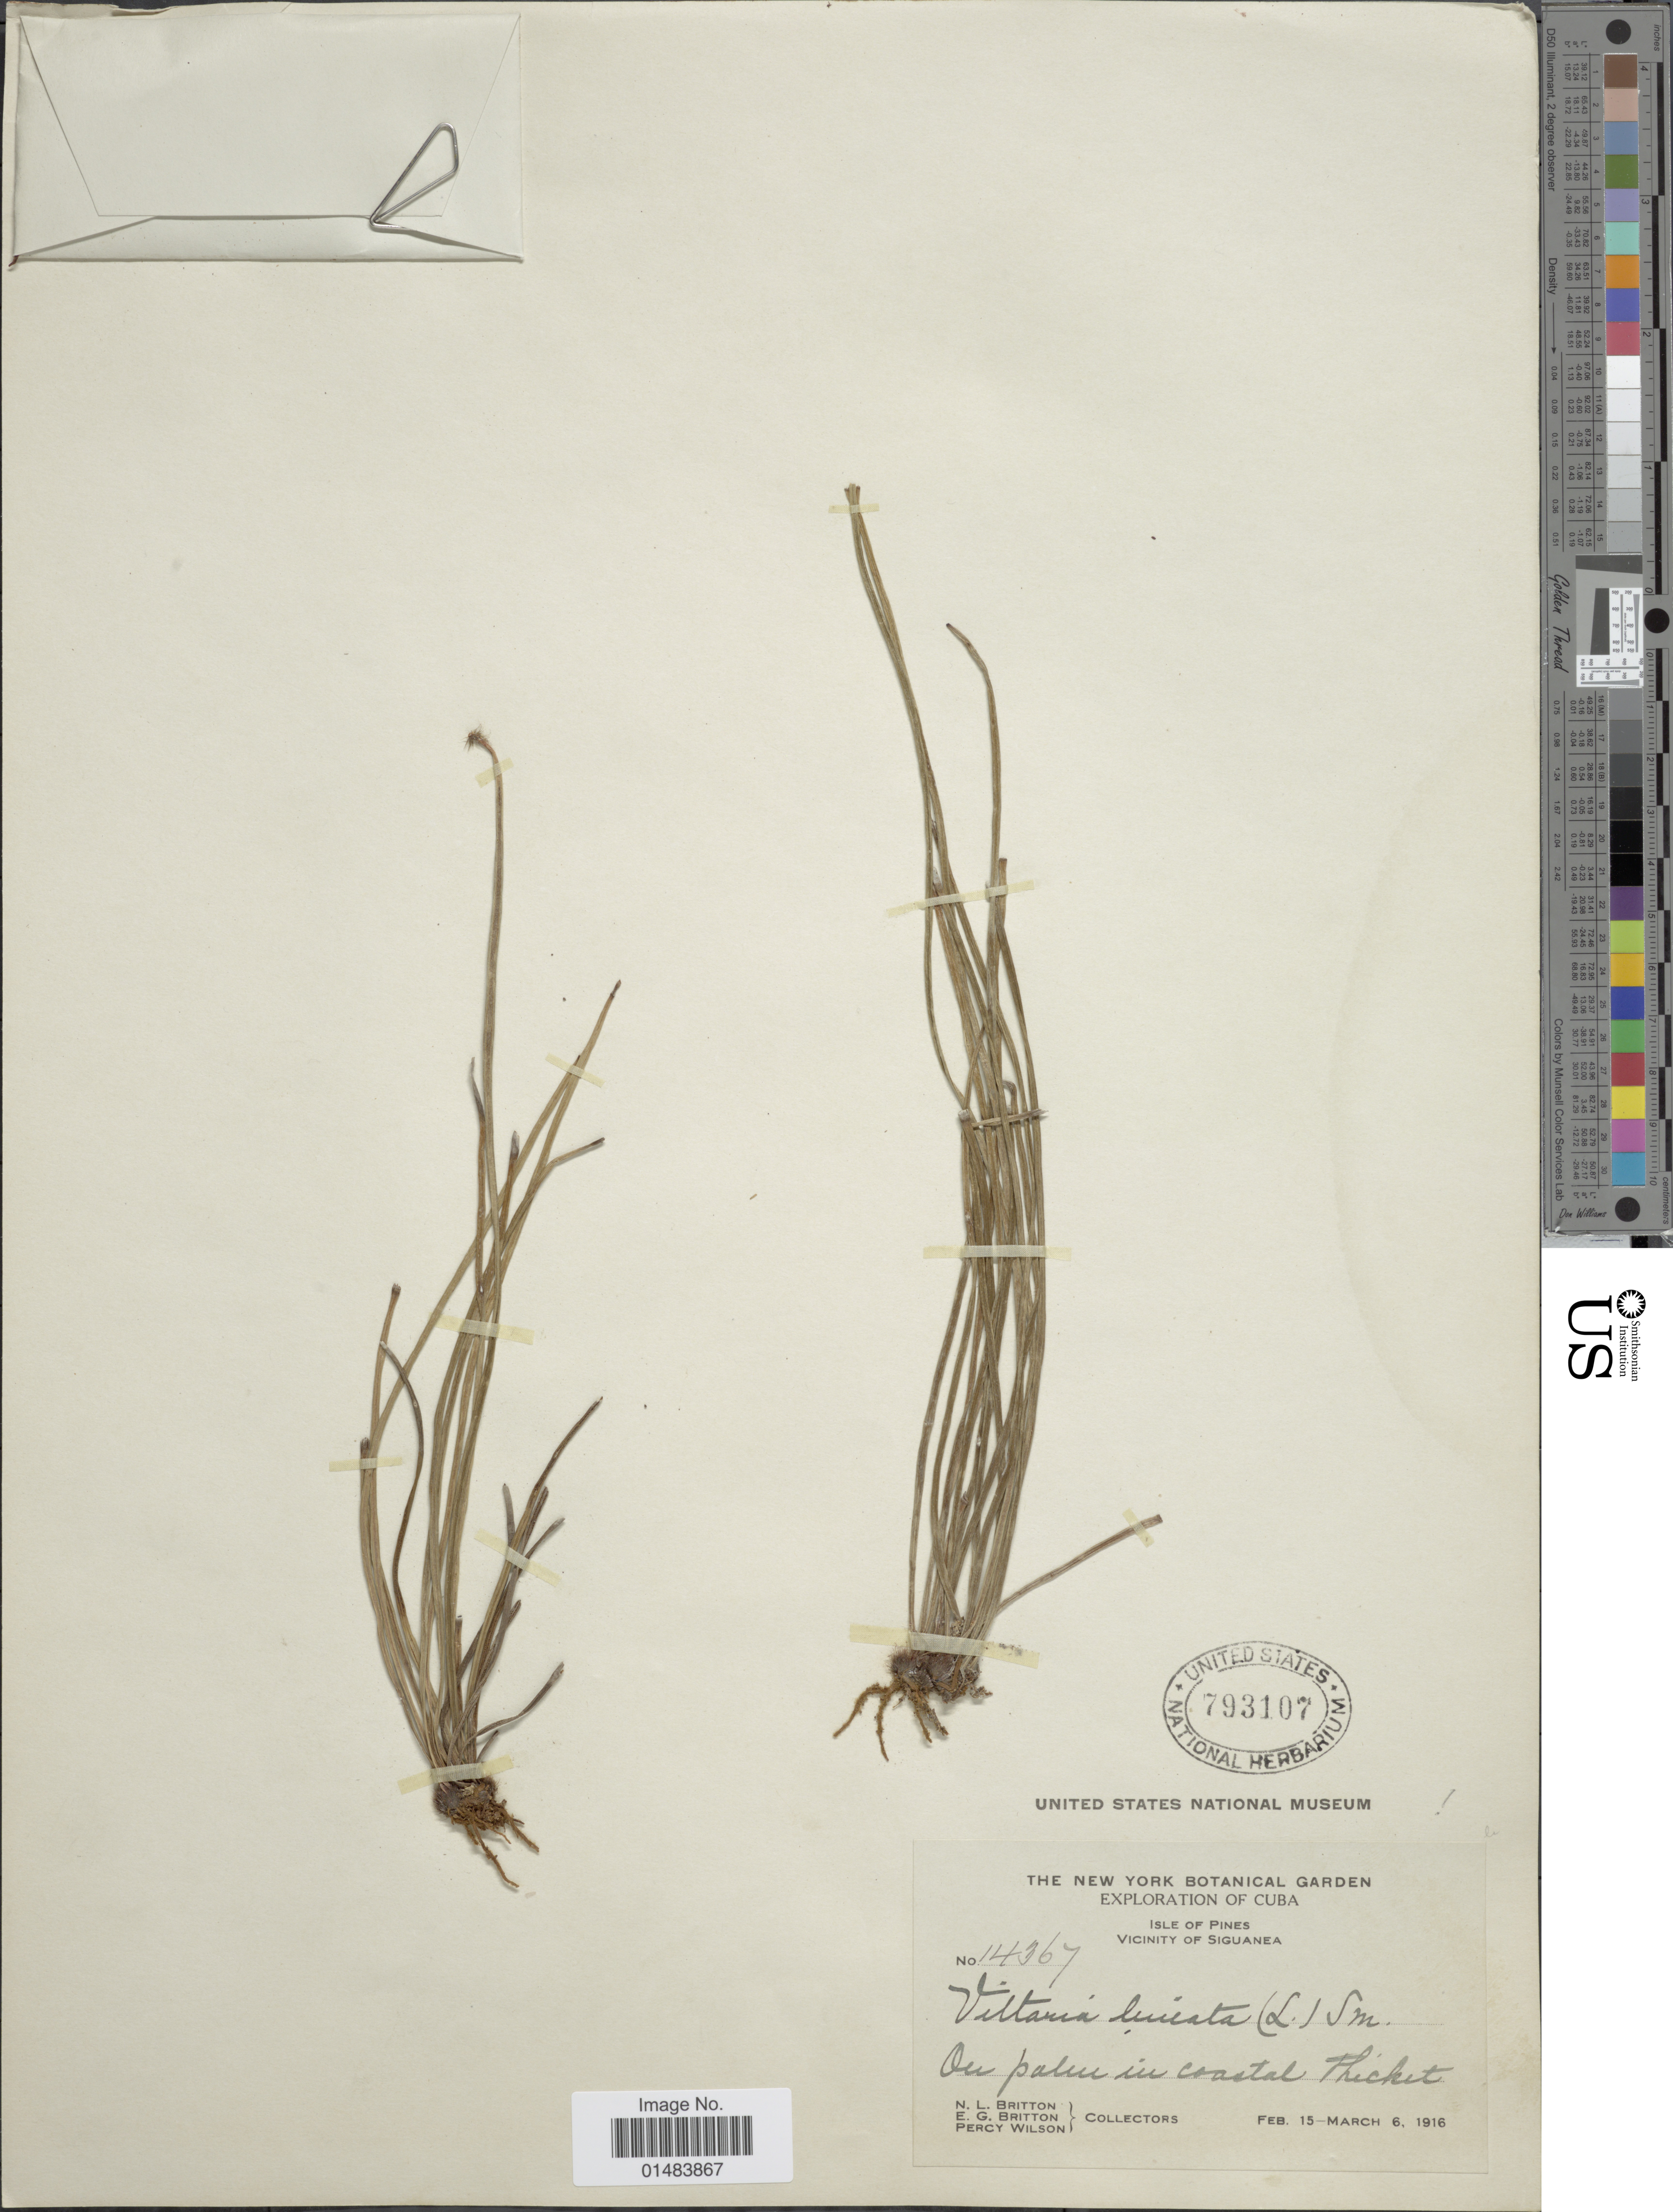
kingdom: Plantae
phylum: Tracheophyta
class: Polypodiopsida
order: Polypodiales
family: Pteridaceae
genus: Vittaria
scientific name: Vittaria lineata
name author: (L.) Sm.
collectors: N. Britton, E. G. Britton & P. Wilson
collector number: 14367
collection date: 1916-02-15/1916-03-15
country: Cuba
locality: Exploration of Cuba, Isle of Pines, vicinity of Siguanea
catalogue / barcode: US 793107